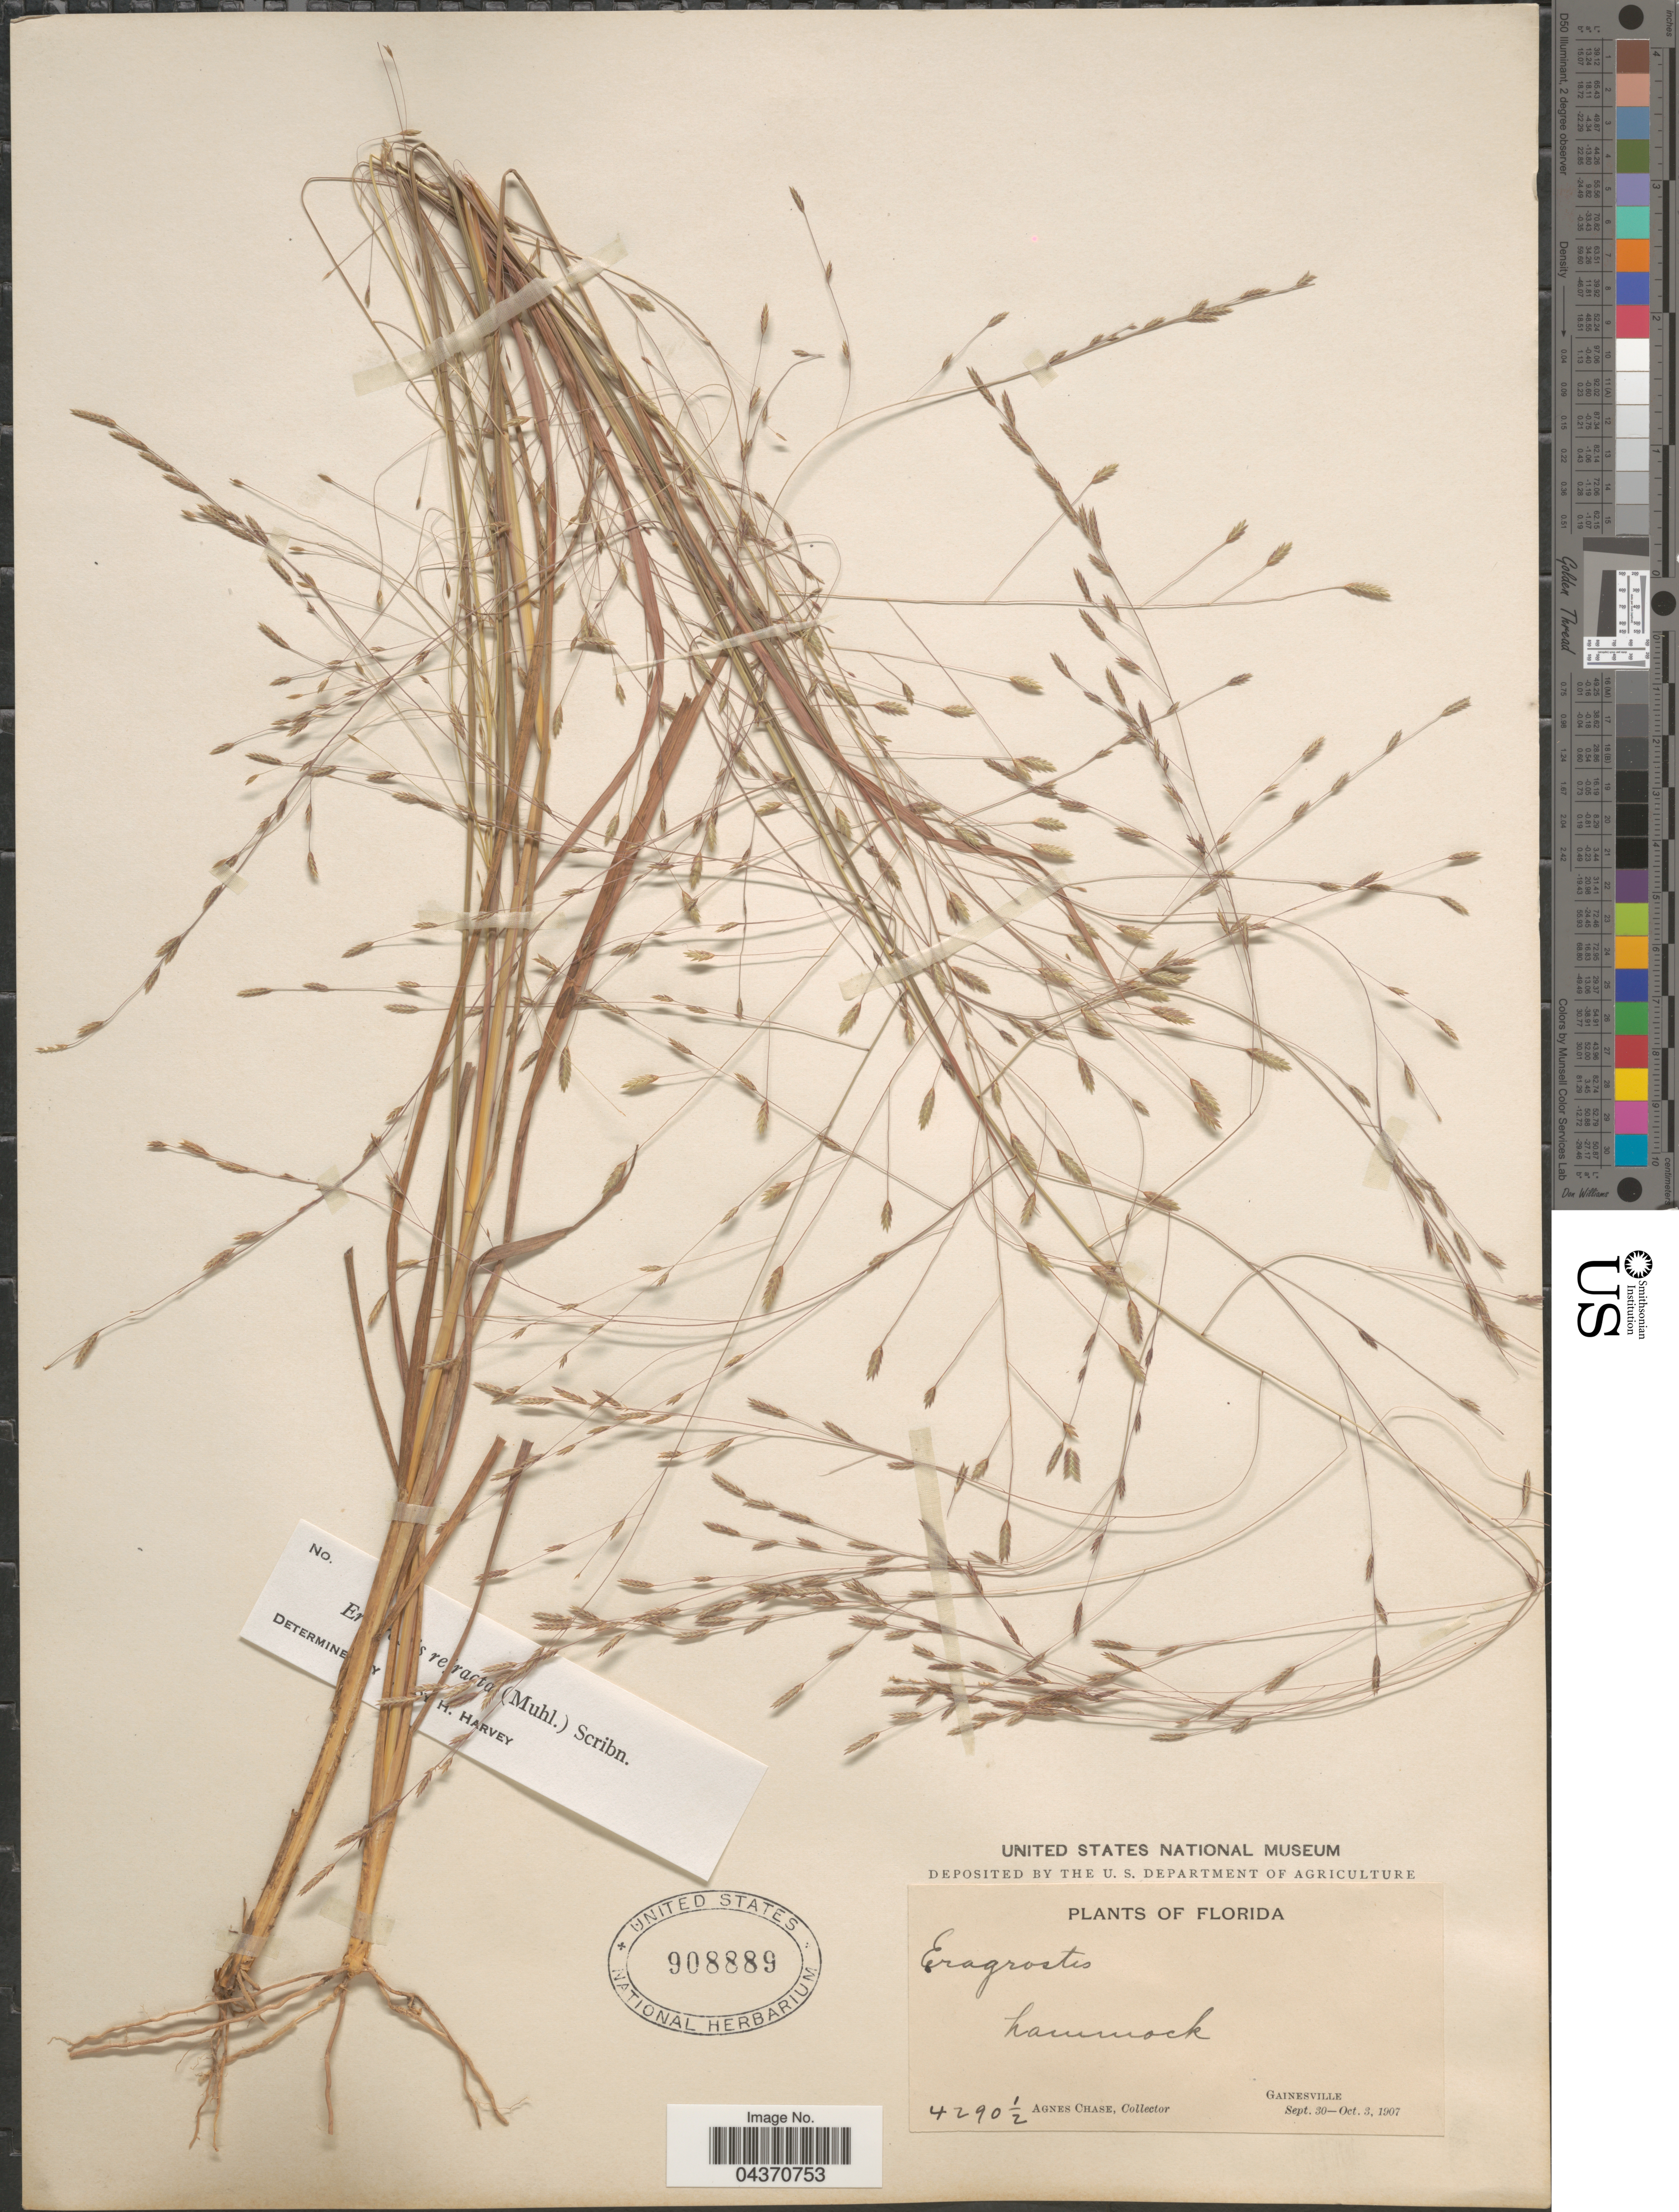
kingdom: Plantae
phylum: Tracheophyta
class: Liliopsida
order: Poales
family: Poaceae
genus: Eragrostis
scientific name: Eragrostis refracta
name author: (Muhl.) Scribn.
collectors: A. Chase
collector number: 4290½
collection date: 1907-09-30/1907-10-03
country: United States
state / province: Florida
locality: Hammock. Gainesville.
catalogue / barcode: US 908889